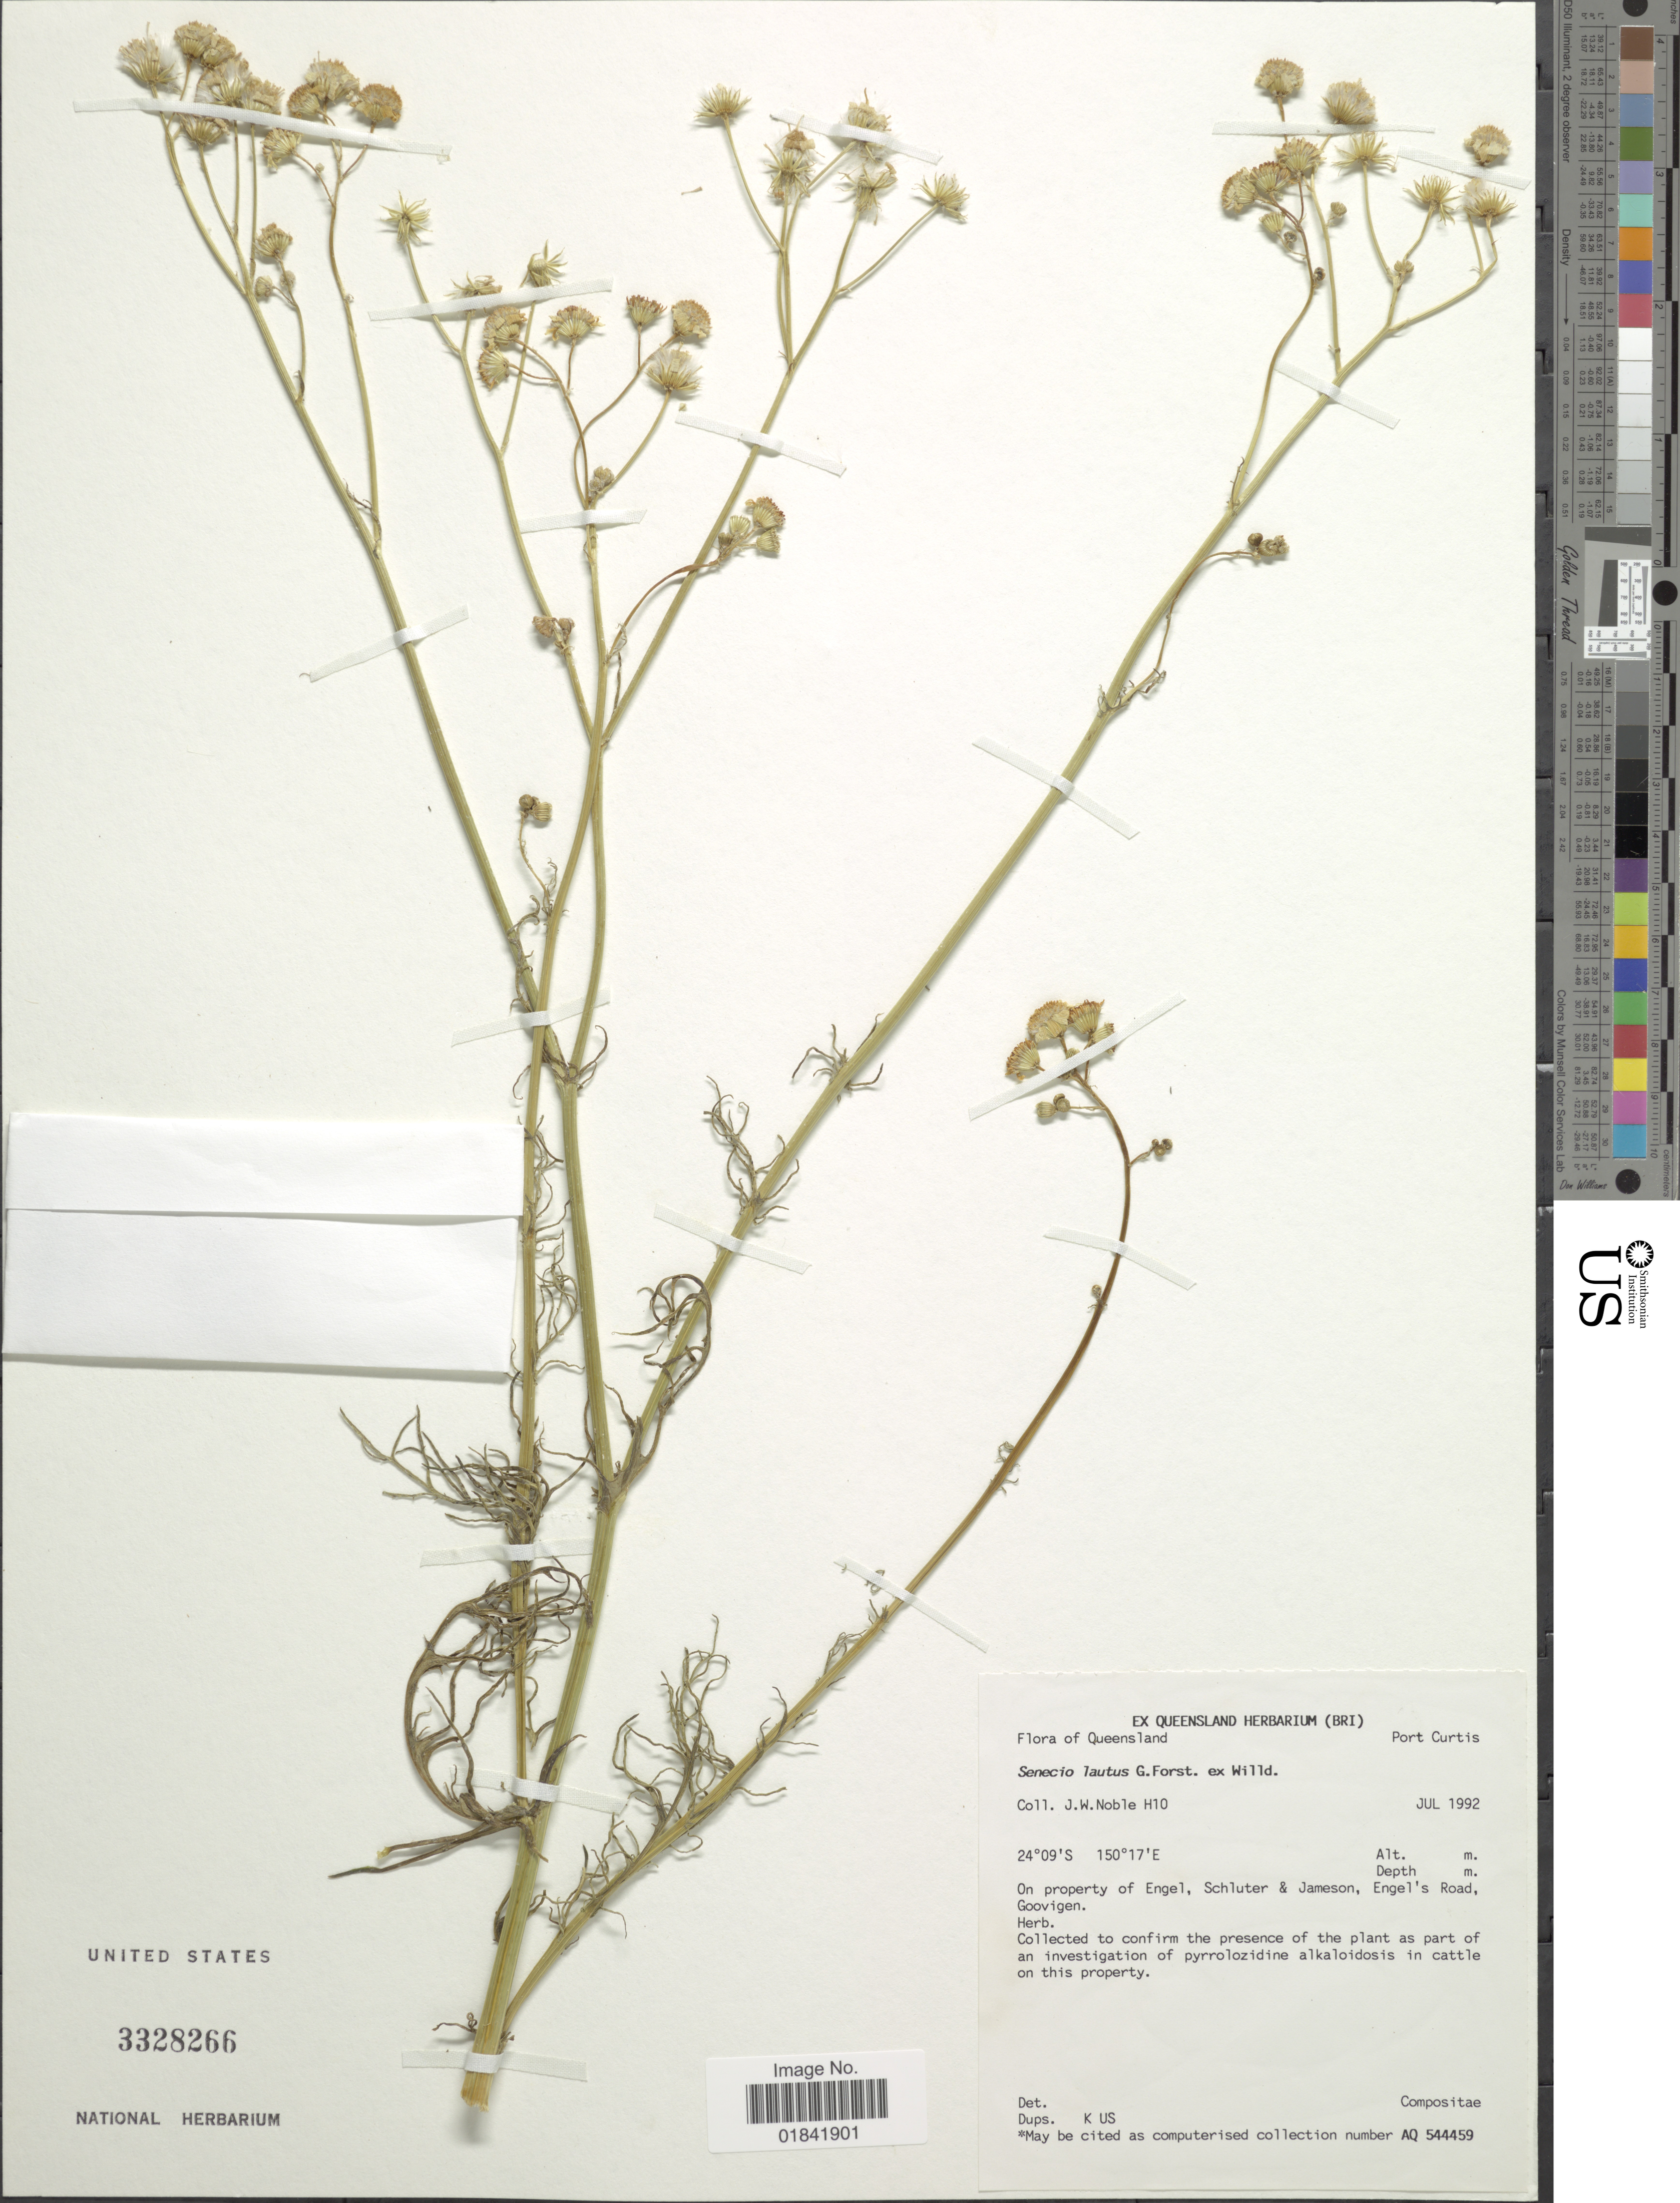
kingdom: Plantae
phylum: Tracheophyta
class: Magnoliopsida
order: Asterales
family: Asteraceae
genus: Senecio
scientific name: Senecio lautus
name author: Sol. ex G. Forst.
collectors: J. Noble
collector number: H10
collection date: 1992-07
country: Australia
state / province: Queensland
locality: Port Curtis, On property of Engel, Schluter & Jameson, Engels's Road, Goovigen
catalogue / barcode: US 3328266